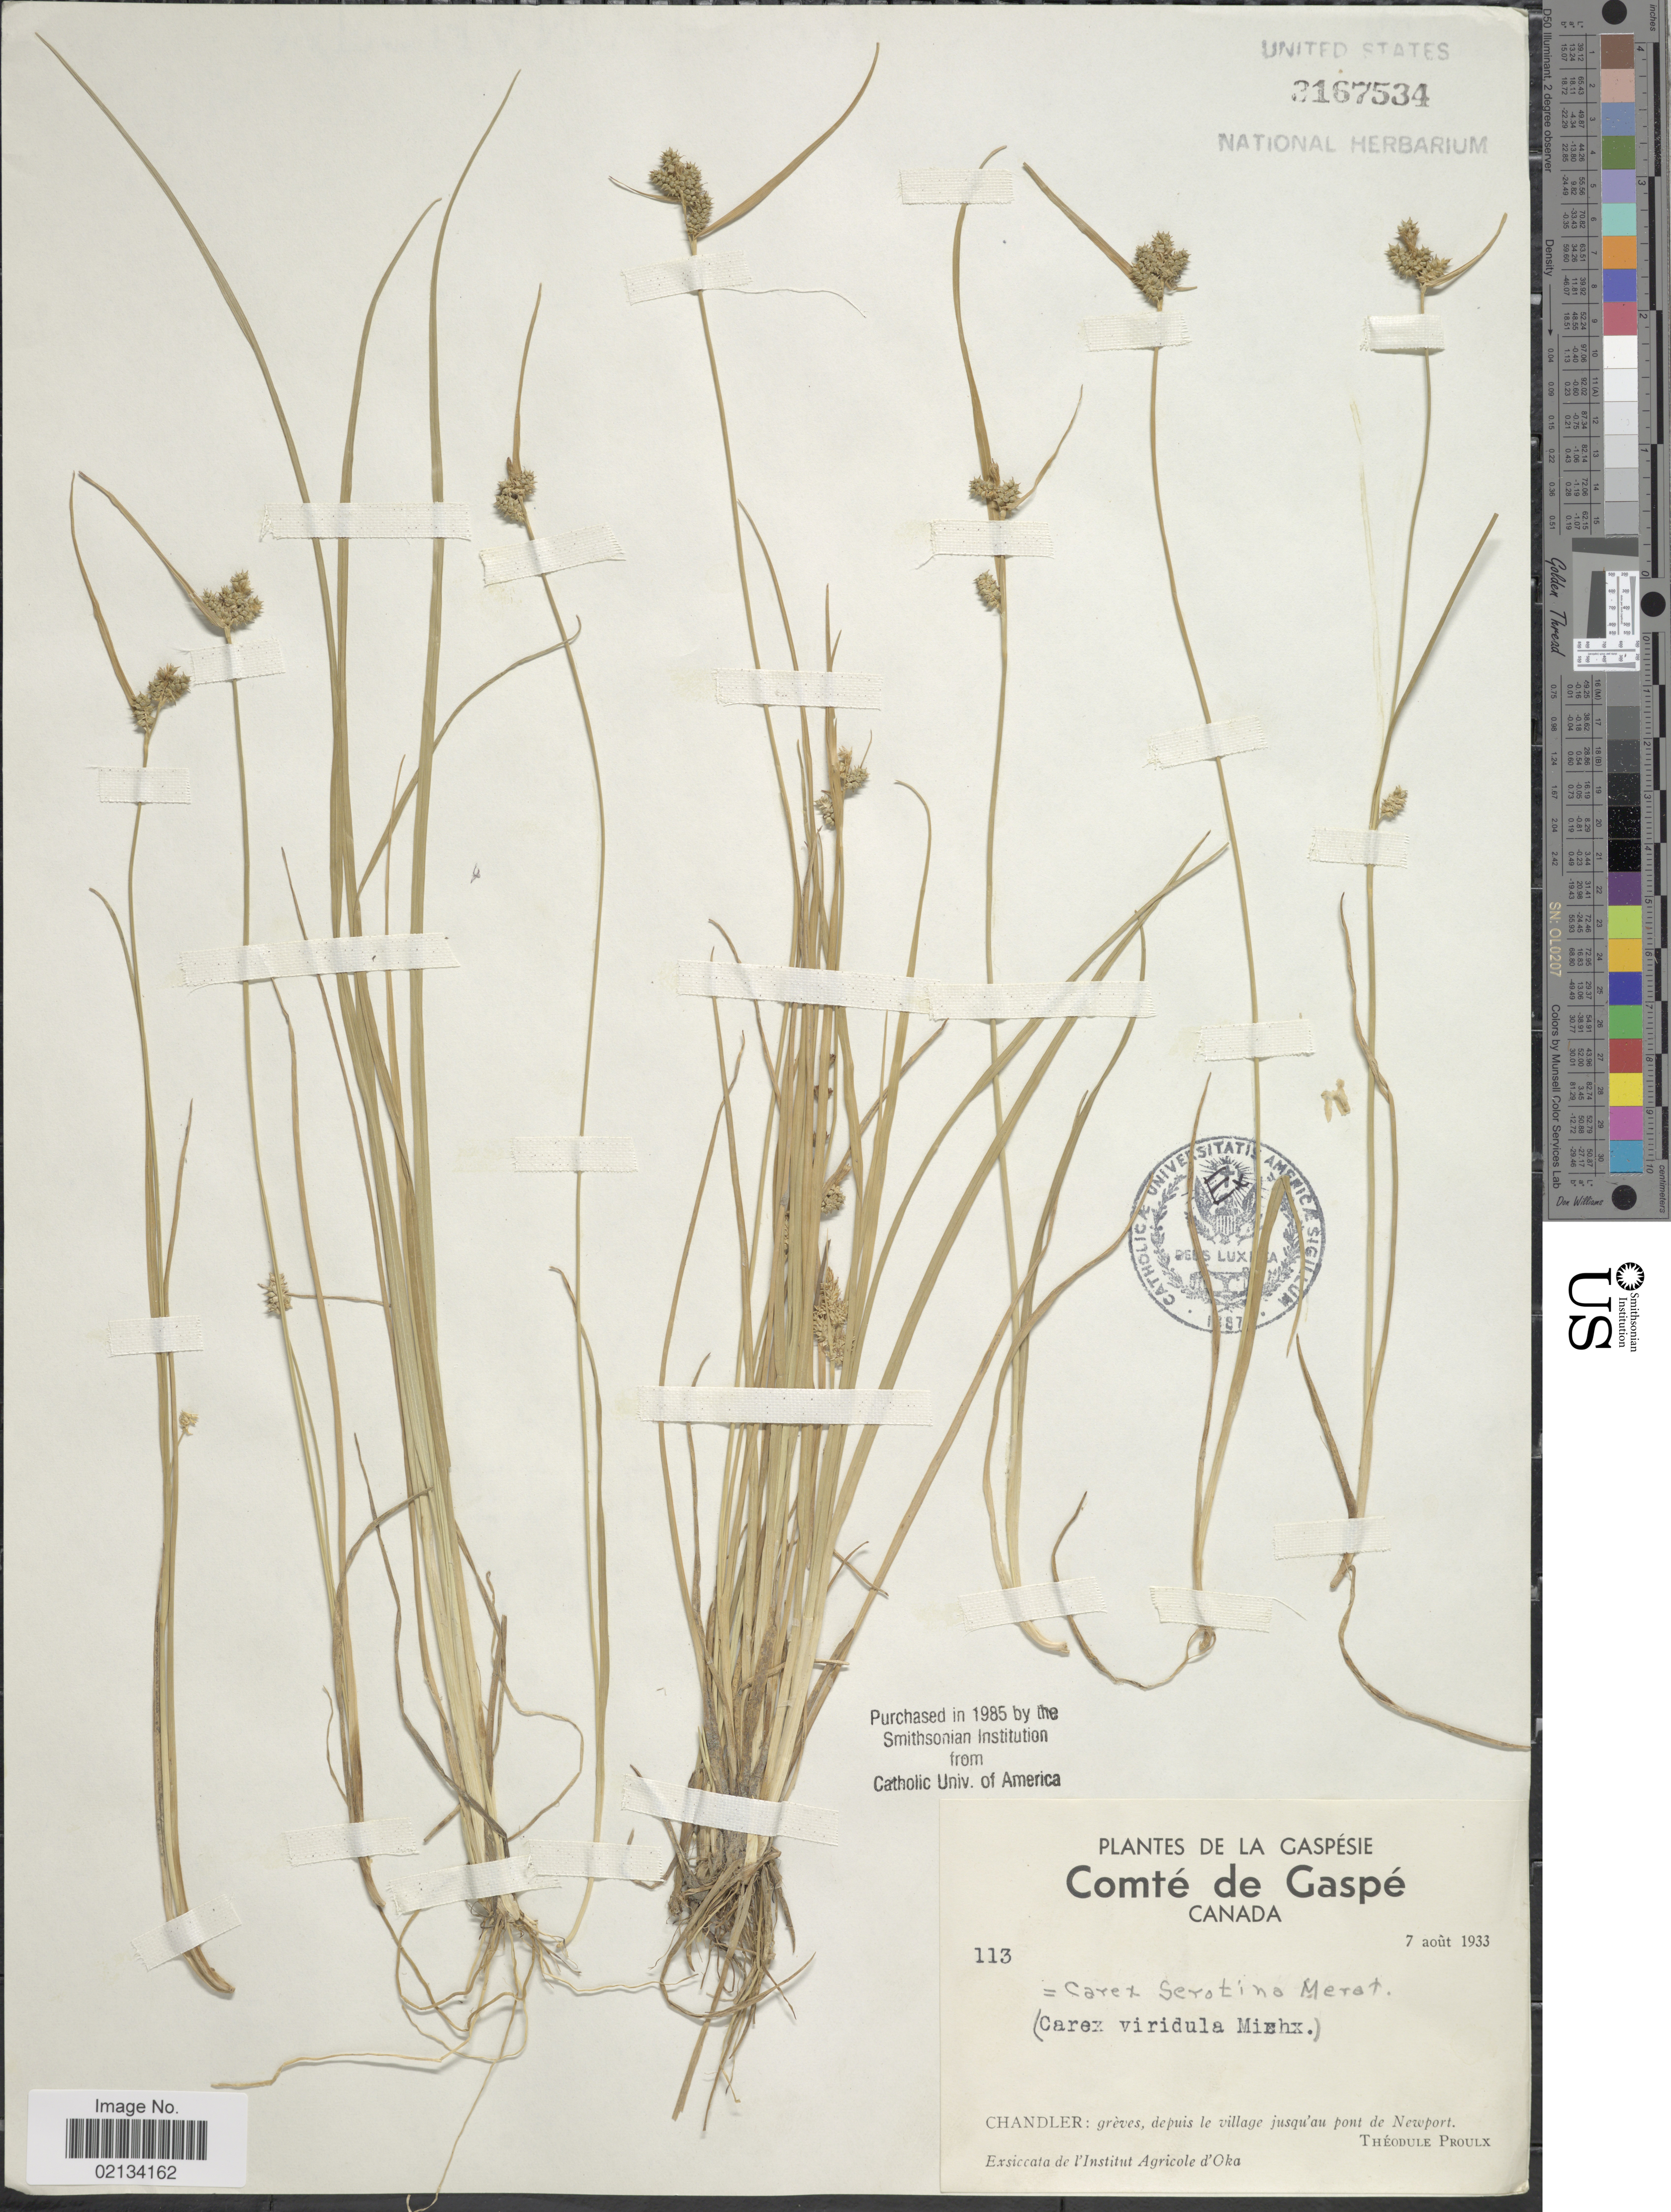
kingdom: Plantae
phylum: Tracheophyta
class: Liliopsida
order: Poales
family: Cyperaceae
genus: Carex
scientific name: Carex oederi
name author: Retz.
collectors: T. Proulx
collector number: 113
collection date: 1933-08-07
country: Canada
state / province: Quebec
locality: De la Gaspesie, Comte de Gaspe, Chandler: greves, de puis le jusqu'au pout de Newport.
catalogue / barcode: US 3167534